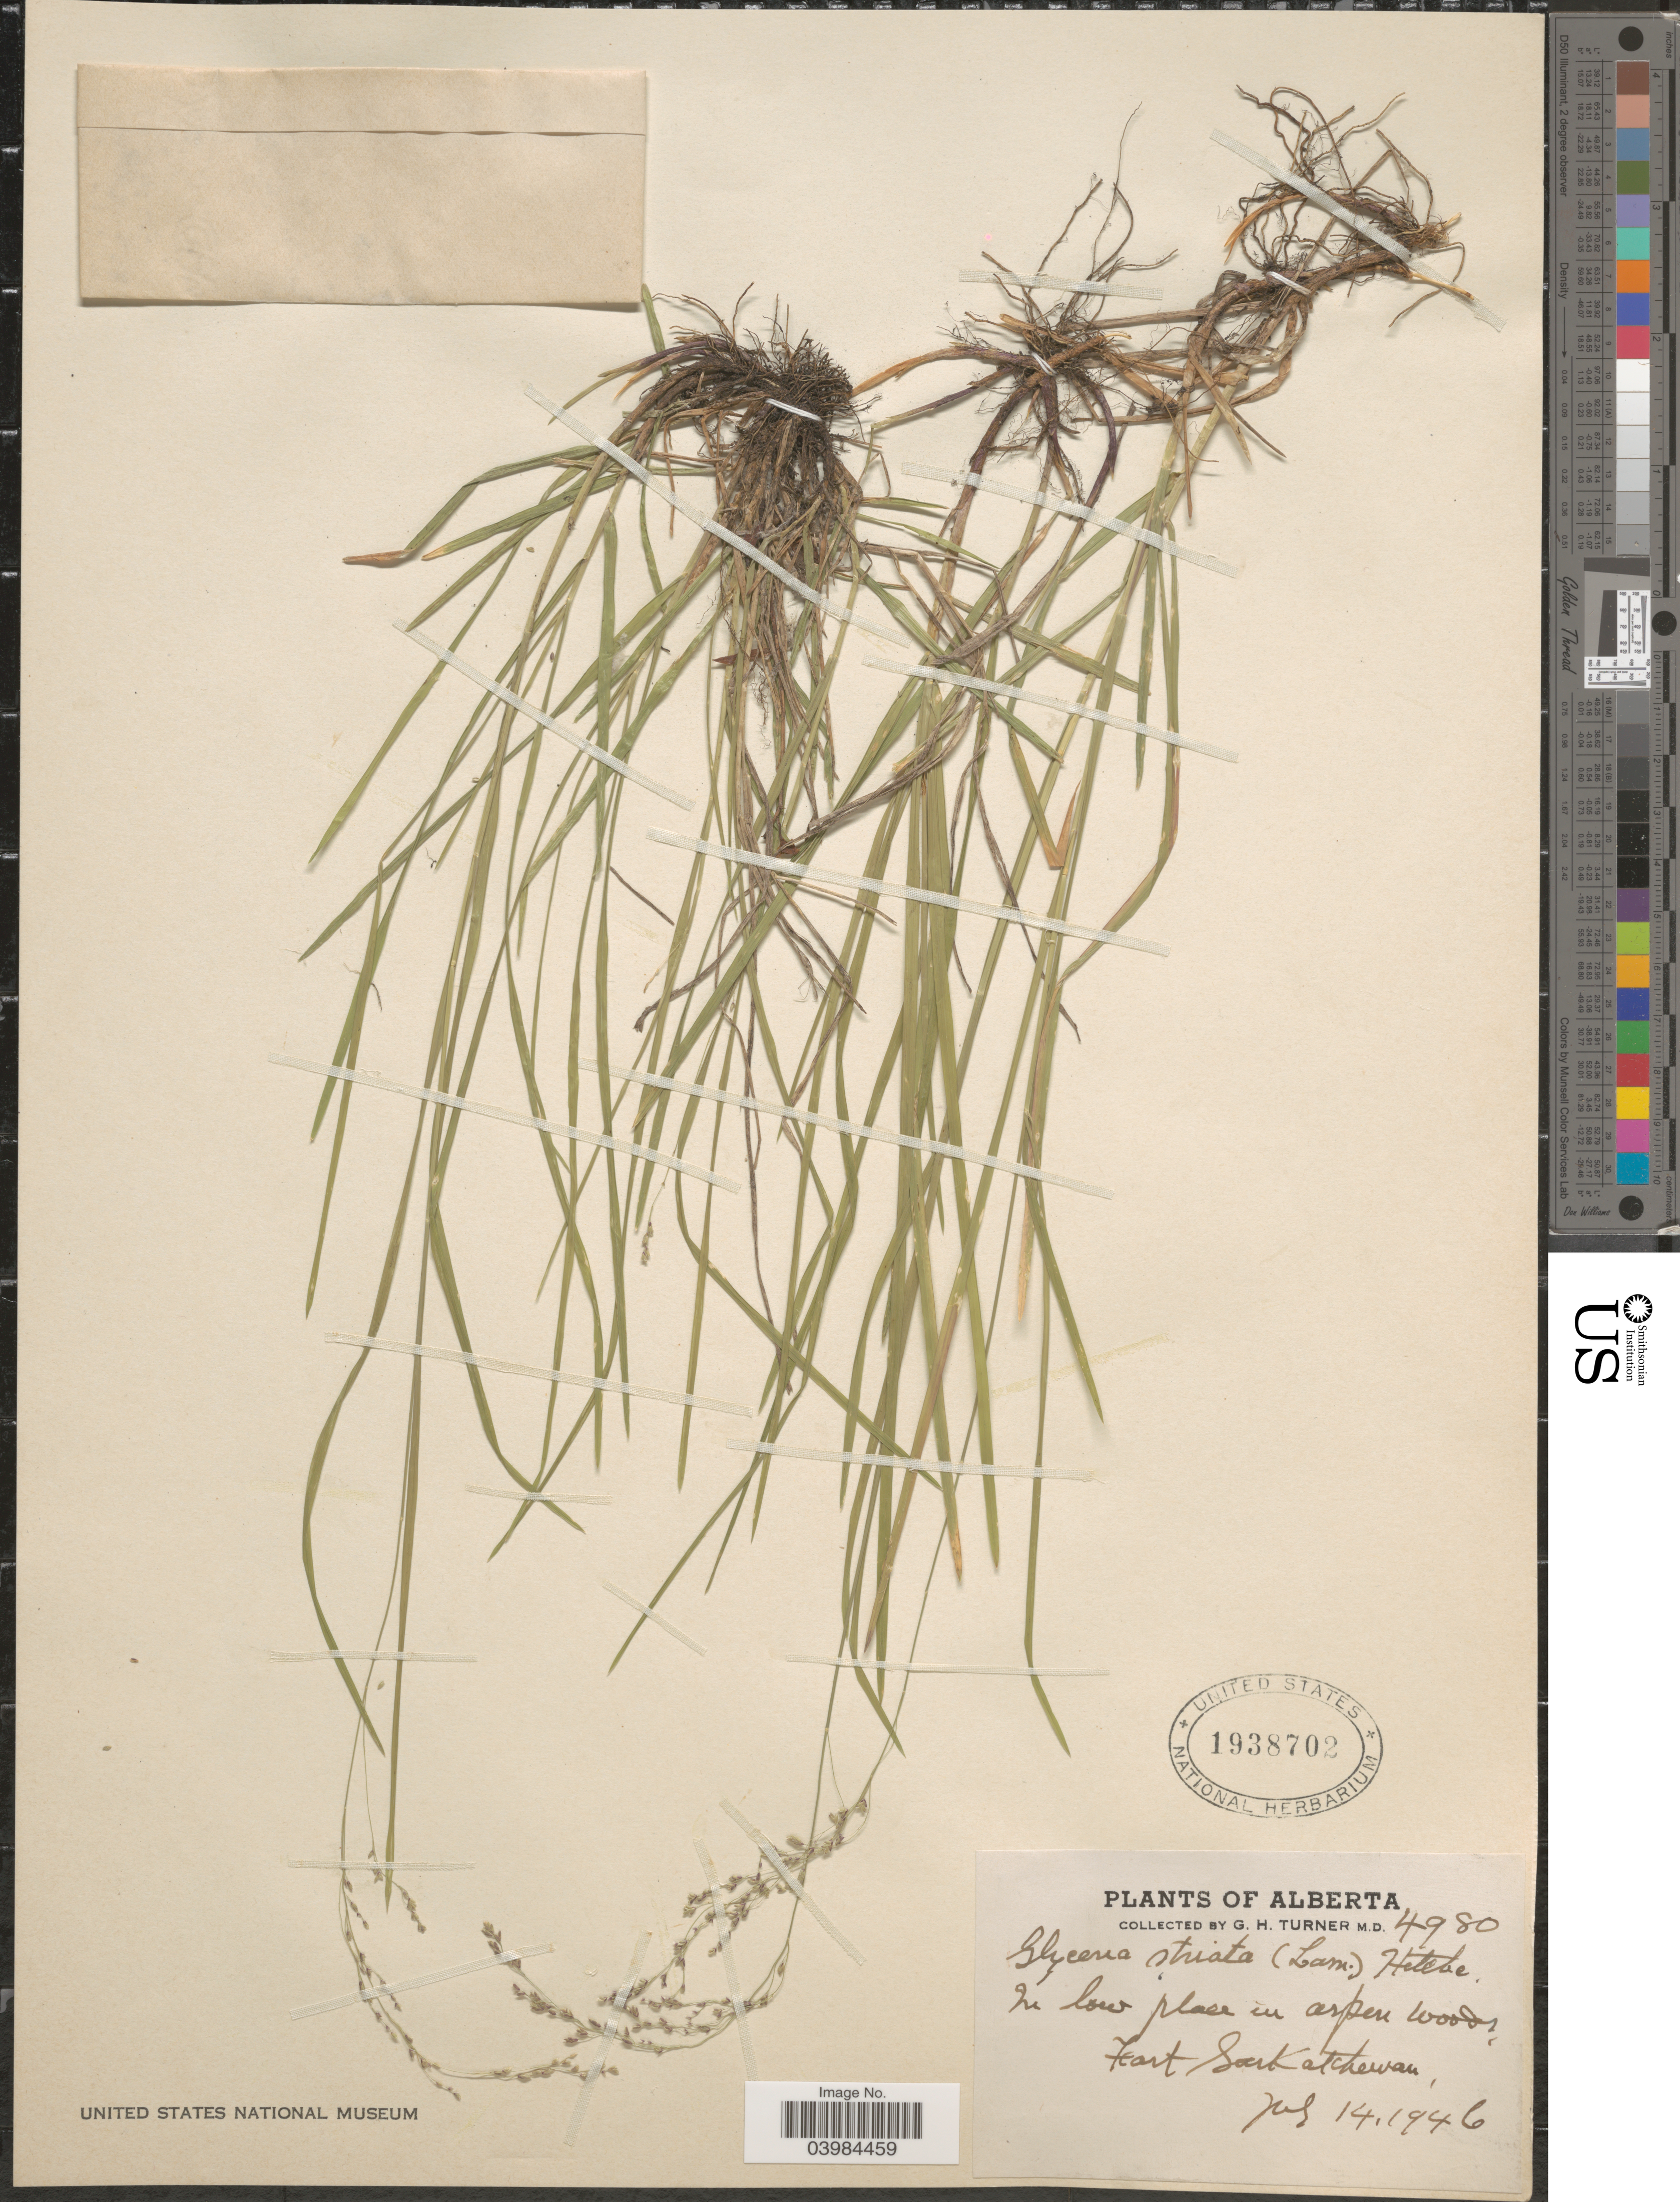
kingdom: Plantae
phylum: Tracheophyta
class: Liliopsida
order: Poales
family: Poaceae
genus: Glyceria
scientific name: Glyceria striata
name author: (Lam.) Hitchc.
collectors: G. H. Turner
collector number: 4980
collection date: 1946-07-14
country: Canada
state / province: Alberta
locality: Fort Saskatchewan.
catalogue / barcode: US 1938702